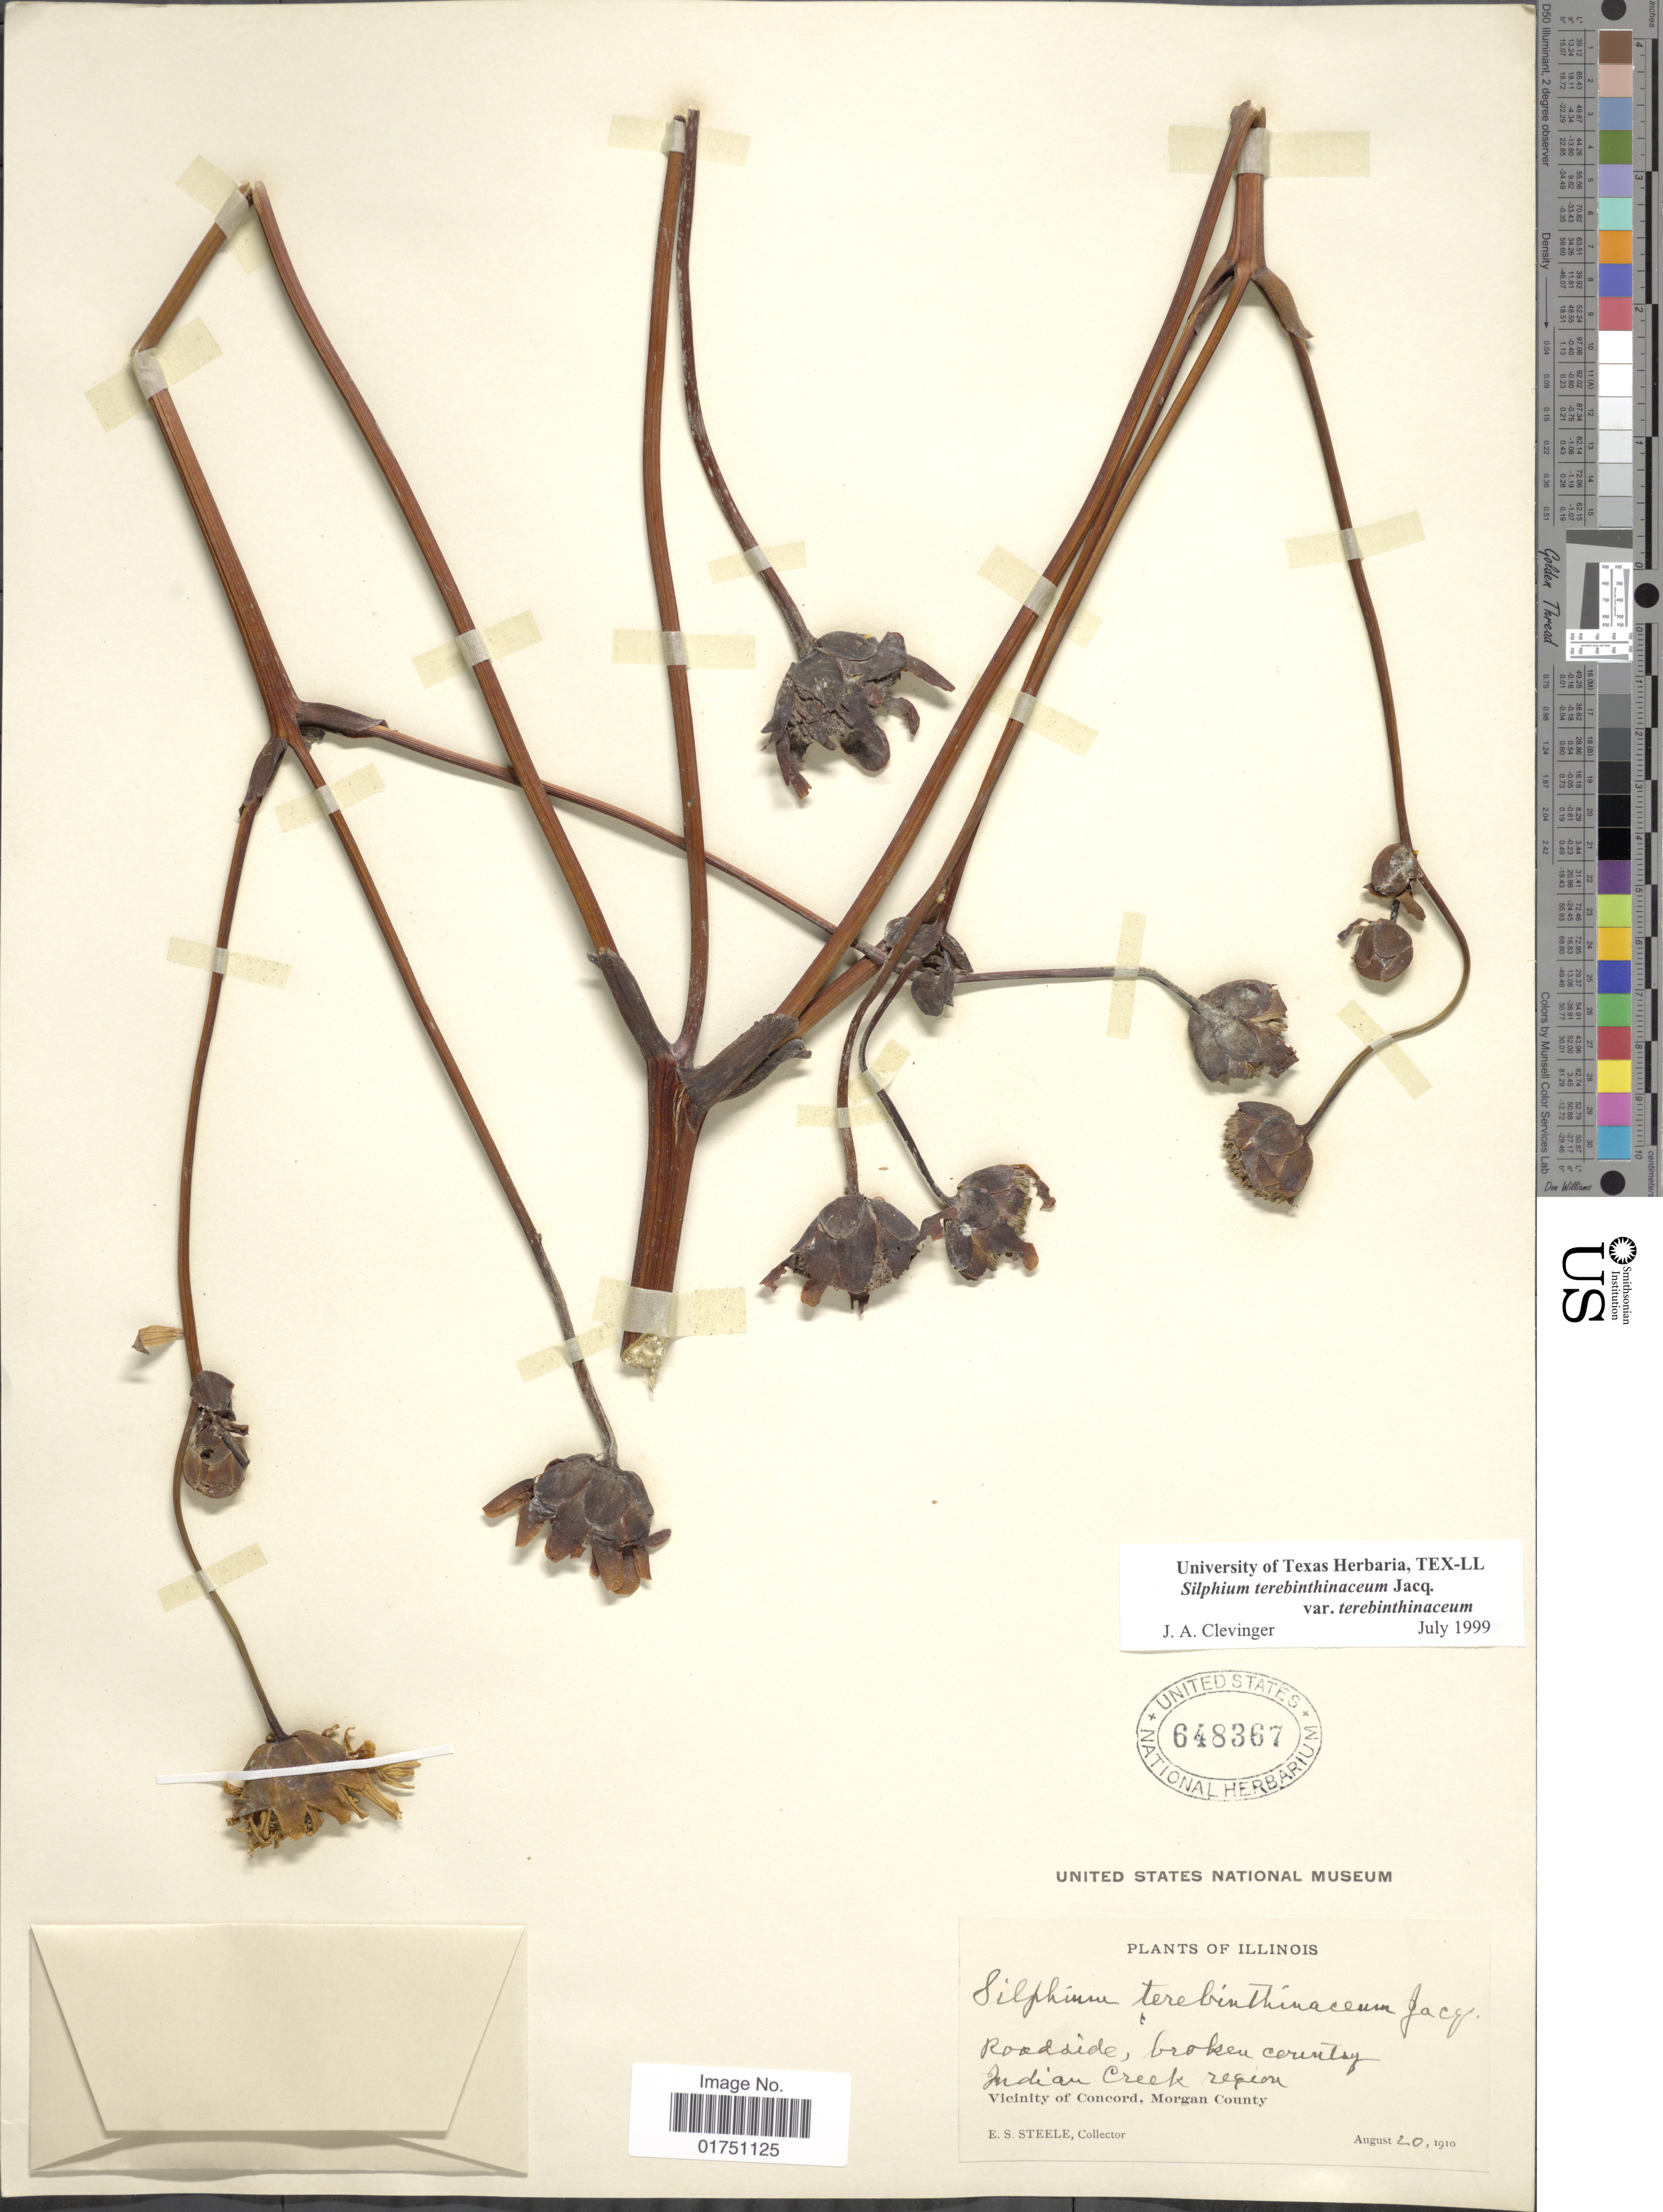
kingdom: Plantae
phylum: Tracheophyta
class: Magnoliopsida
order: Asterales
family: Asteraceae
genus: Silphium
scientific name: Silphium terebinthinaceum var. terebinthinaceum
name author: Jacq.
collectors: E. Steele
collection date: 1910-08-20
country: United States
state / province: Illinois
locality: Roadside, broken county. Indian Creek region. Vicinity of Concord, Morgan County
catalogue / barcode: US 648367